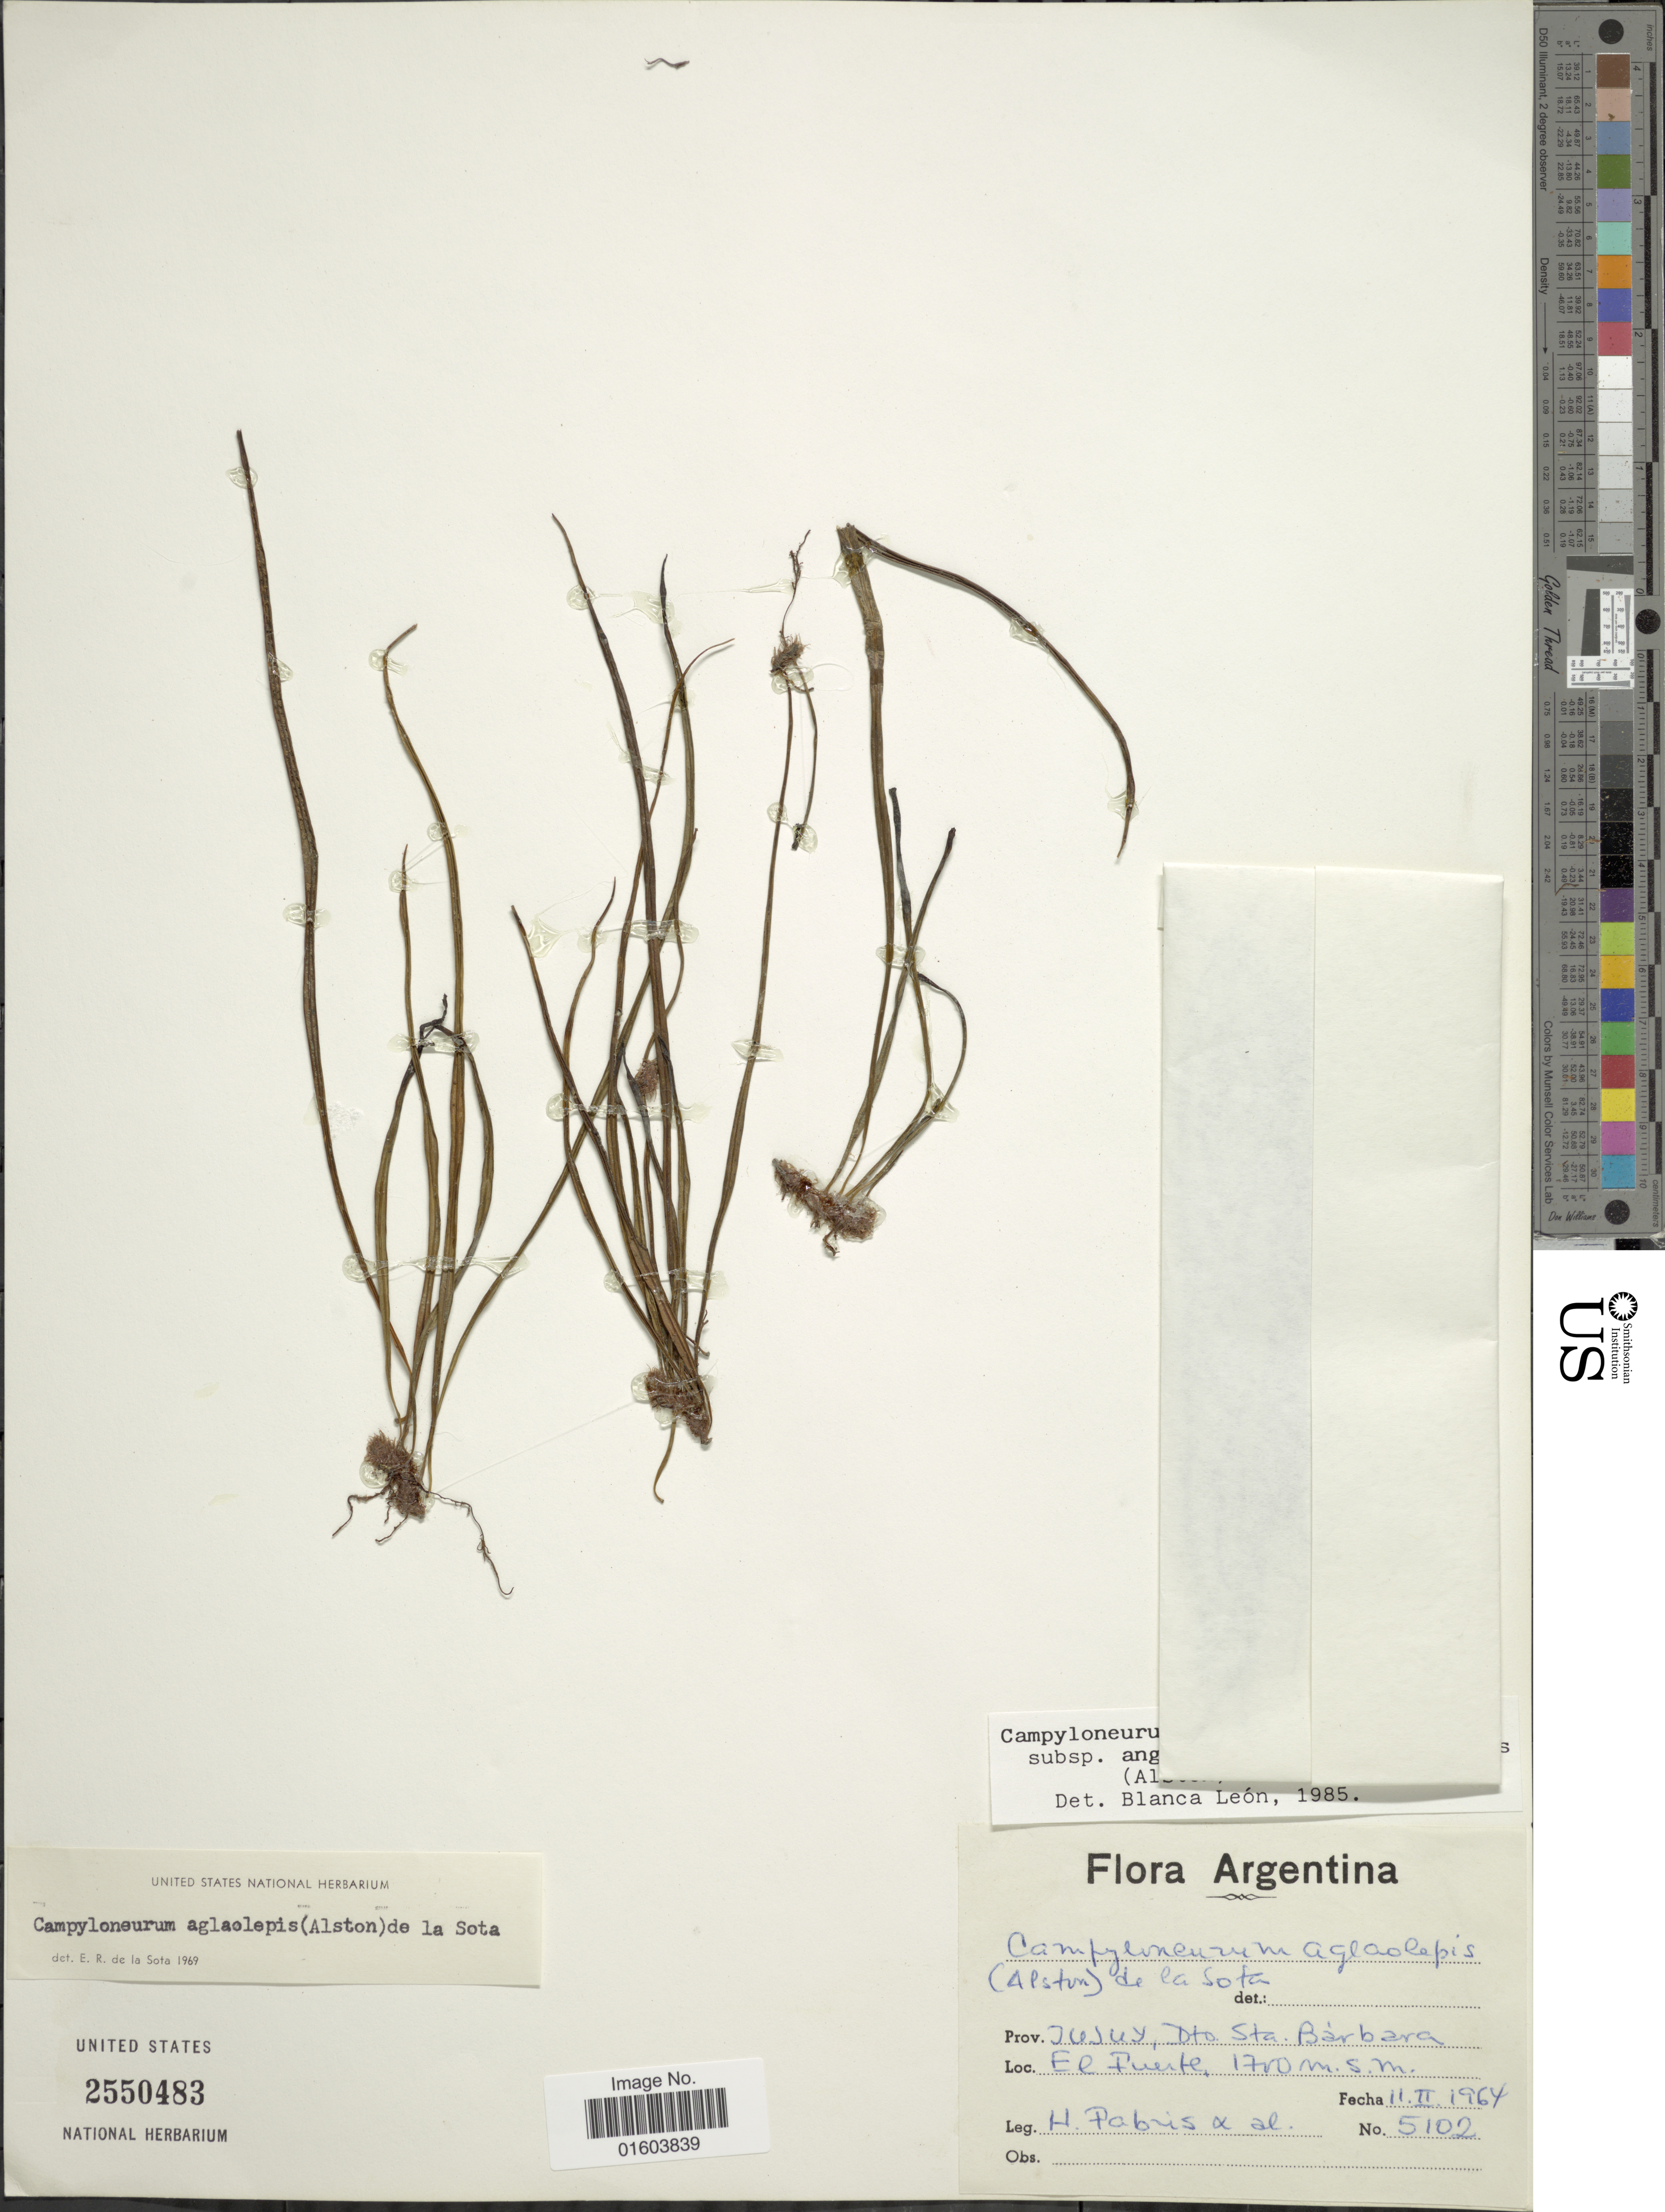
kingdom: Plantae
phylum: Tracheophyta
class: Polypodiopsida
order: Polypodiales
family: Polypodiaceae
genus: Campyloneurum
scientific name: Campyloneurum aglaolepis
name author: (Alston) Sota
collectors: H. Fabris & et al.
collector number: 5102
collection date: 1964-02-11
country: Argentina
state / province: Jujuy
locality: Argentina, Prov. Jujuy, Dto. Sta. Barbara. El Fuente.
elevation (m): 1750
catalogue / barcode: US 2550483